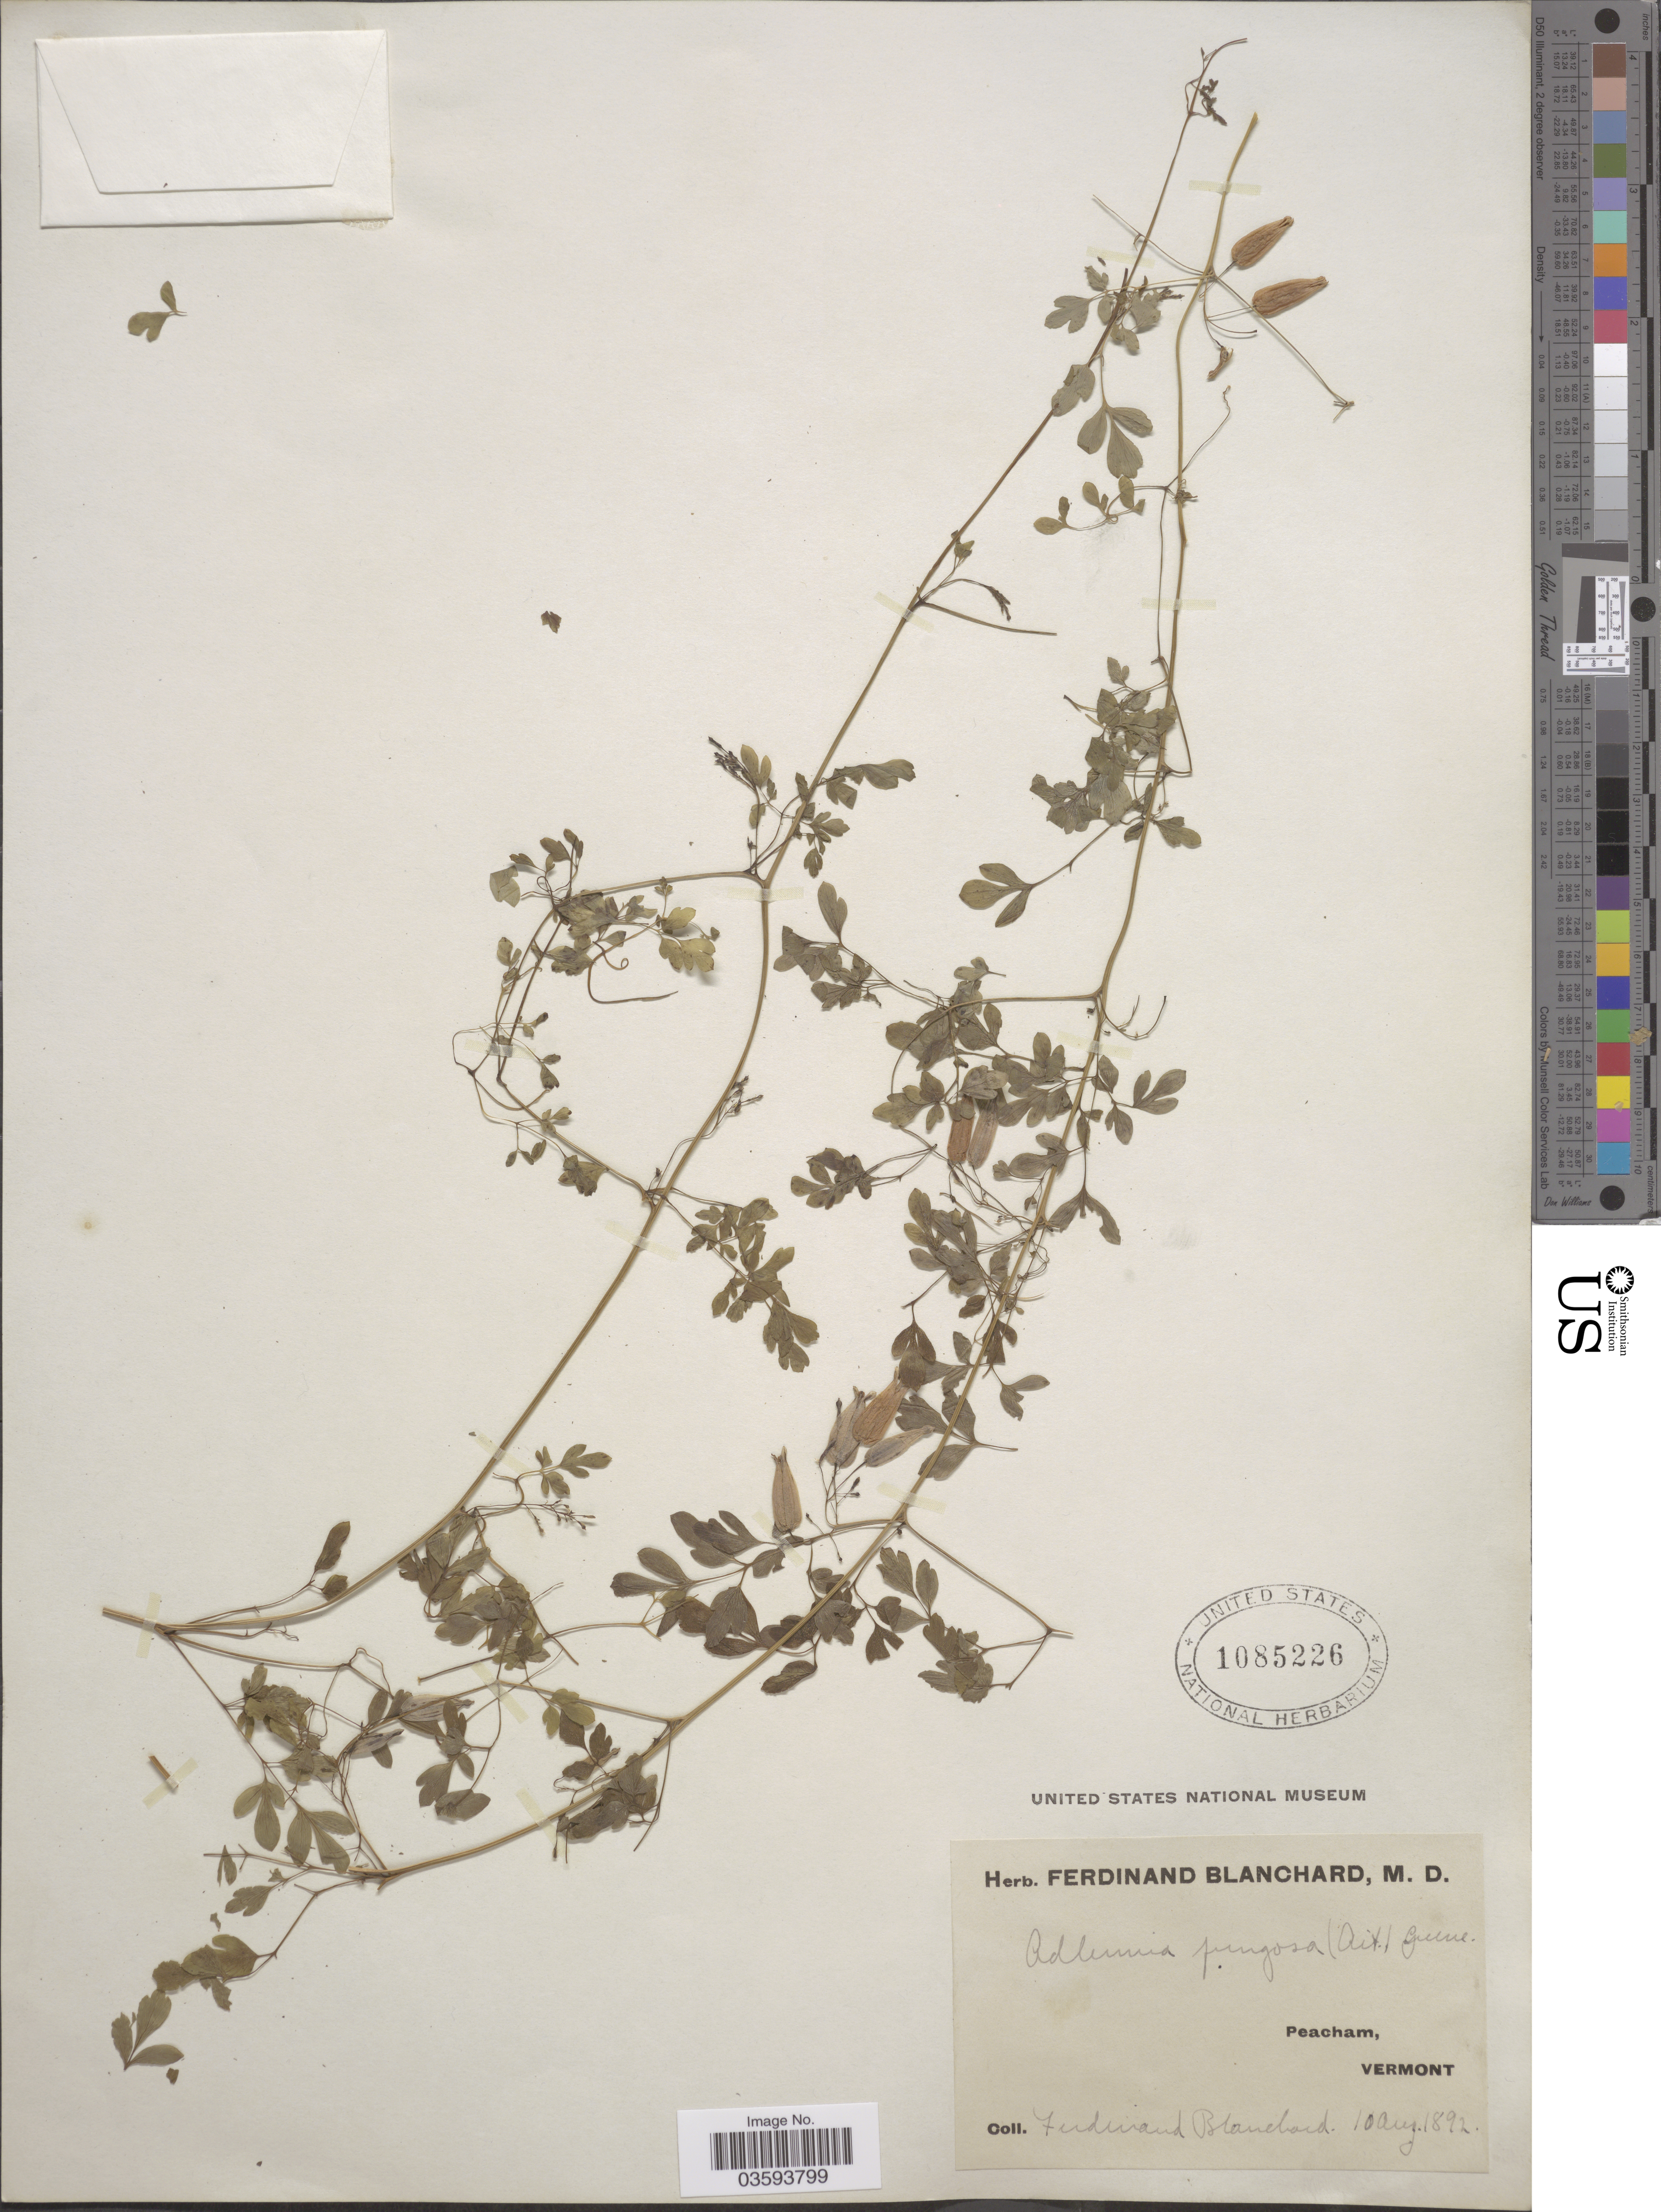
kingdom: Plantae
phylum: Tracheophyta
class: Magnoliopsida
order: Ranunculales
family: Papaveraceae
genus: Adlumia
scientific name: Adlumia fungosa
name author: (Aiton) Greene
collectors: F. Blanchard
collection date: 1892-08-10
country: United States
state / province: Vermont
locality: Peacham.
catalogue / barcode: US 1085226